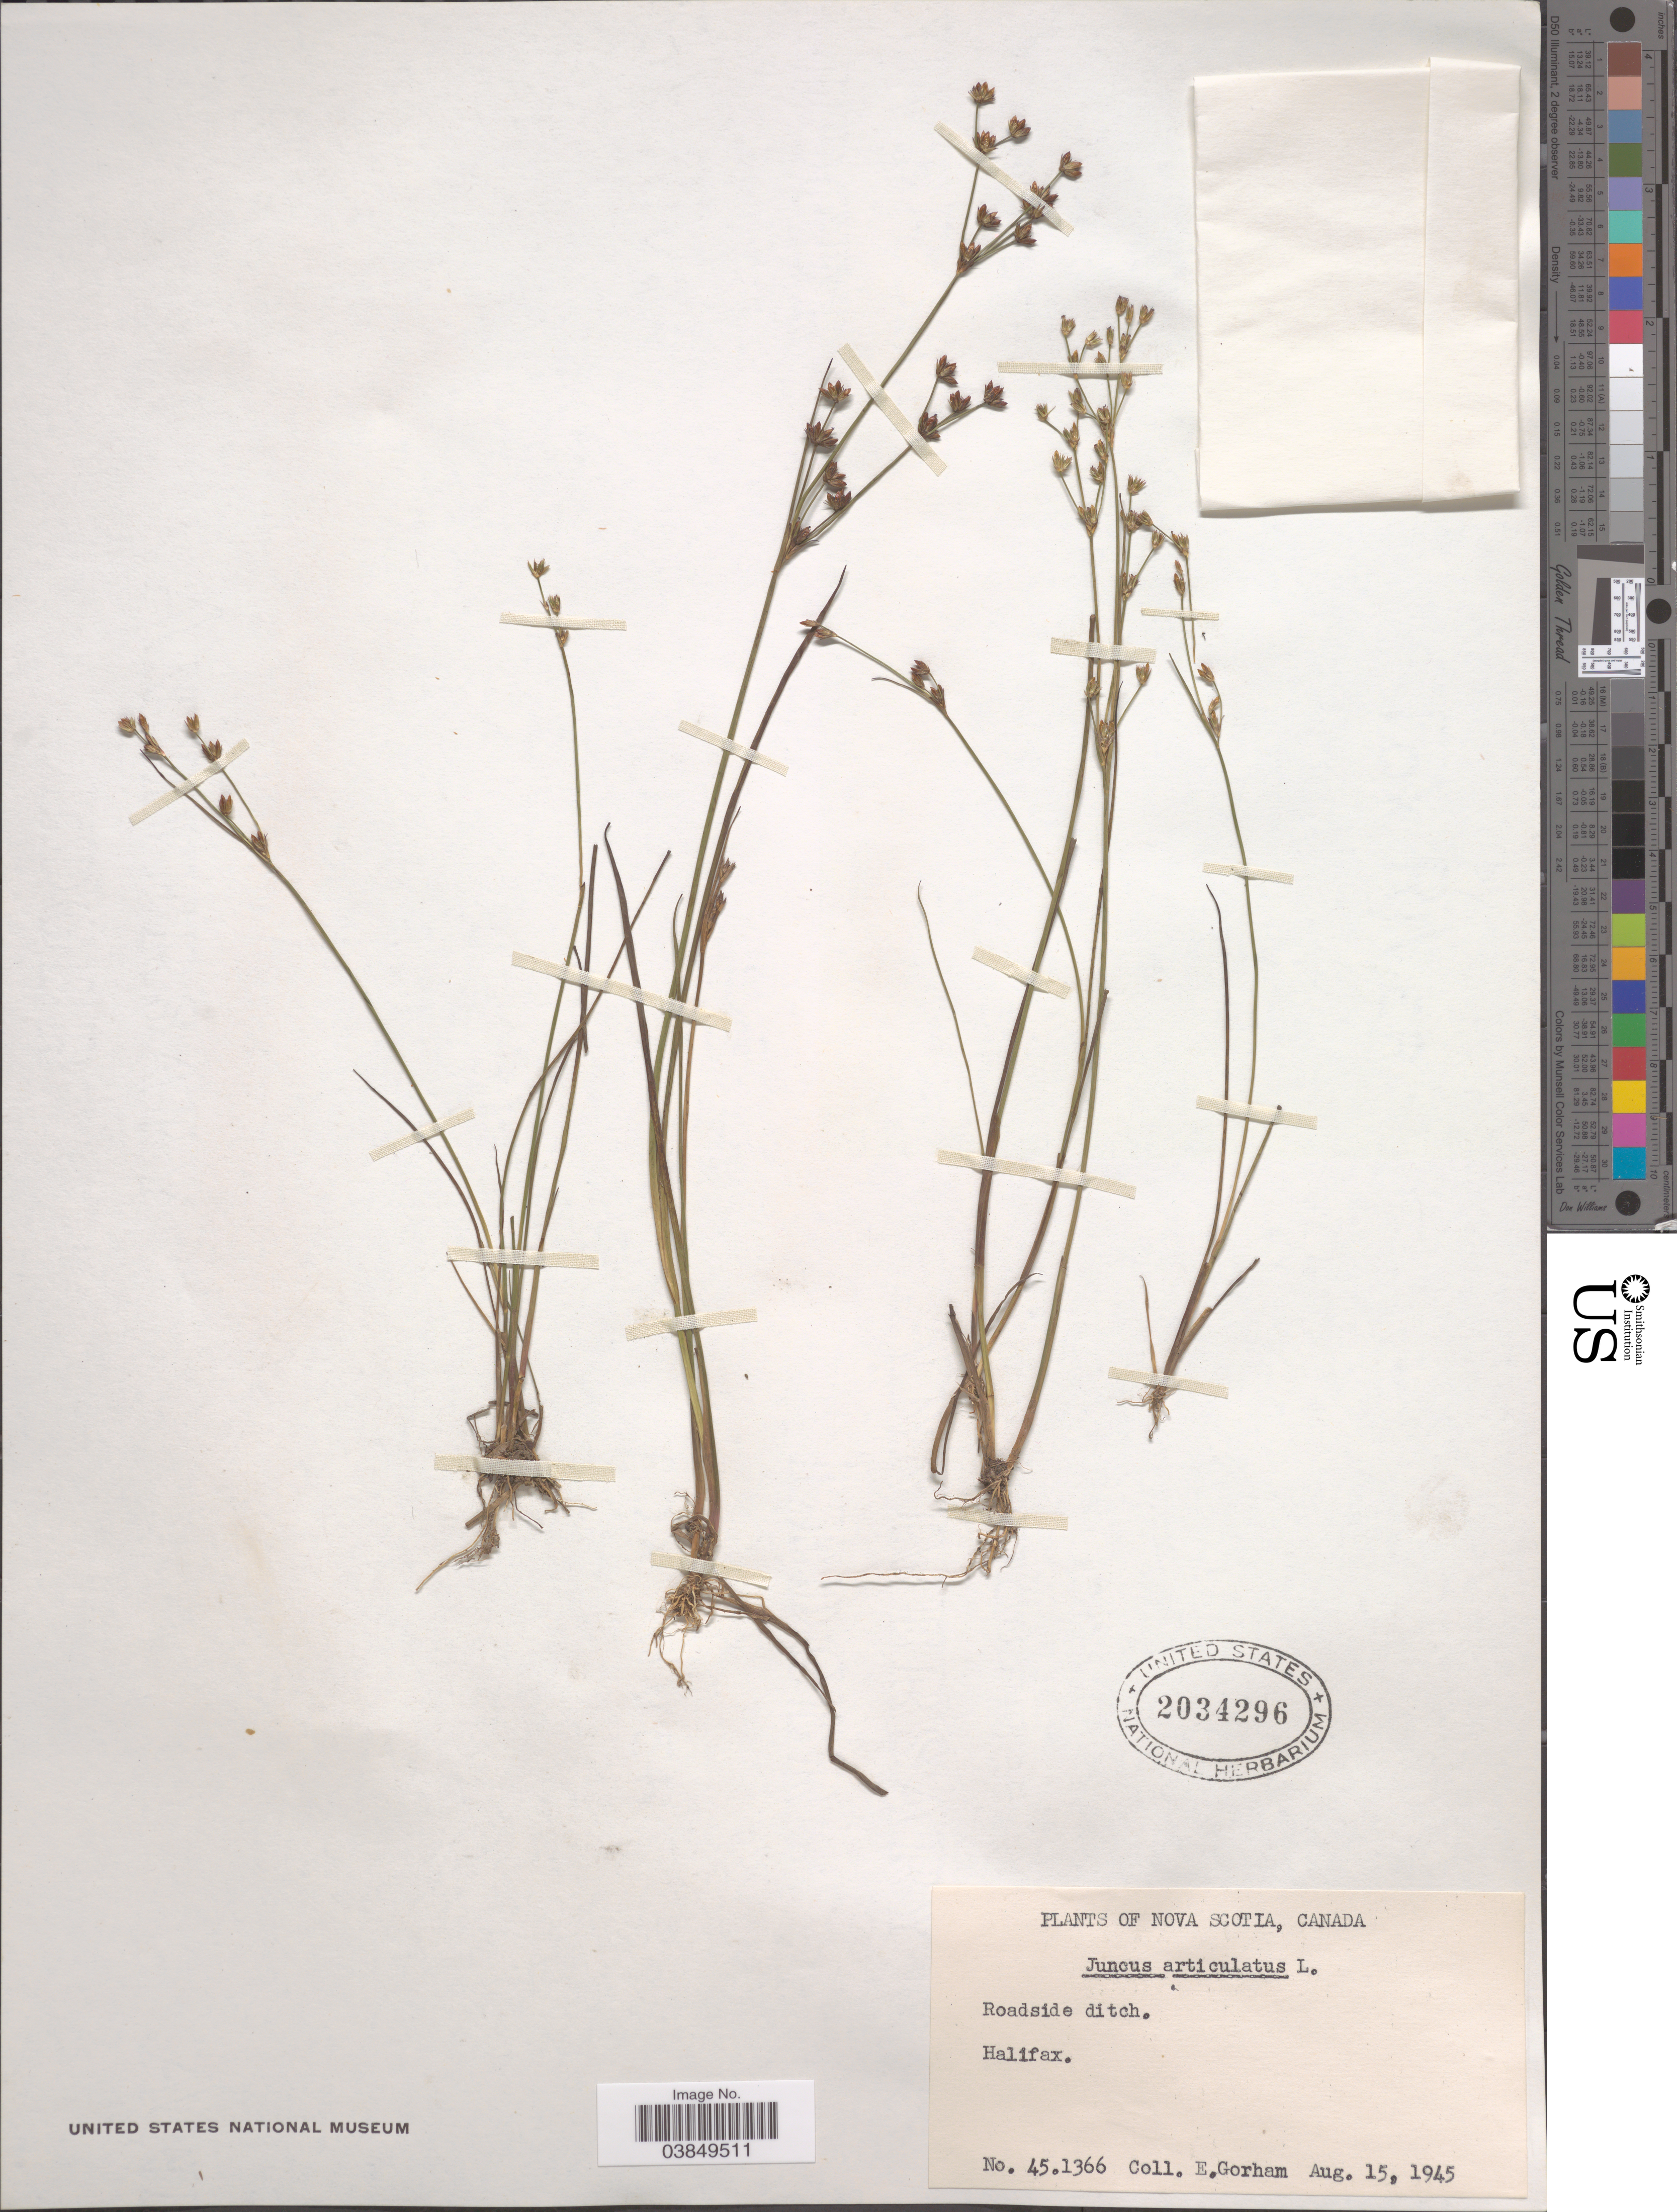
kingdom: Plantae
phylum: Tracheophyta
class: Liliopsida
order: Poales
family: Juncaceae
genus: Juncus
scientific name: Juncus articulatus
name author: L.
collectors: E. Gorham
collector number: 451366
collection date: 1945-08-15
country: Canada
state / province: Nova Scotia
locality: Halifax.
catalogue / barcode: US 2034296